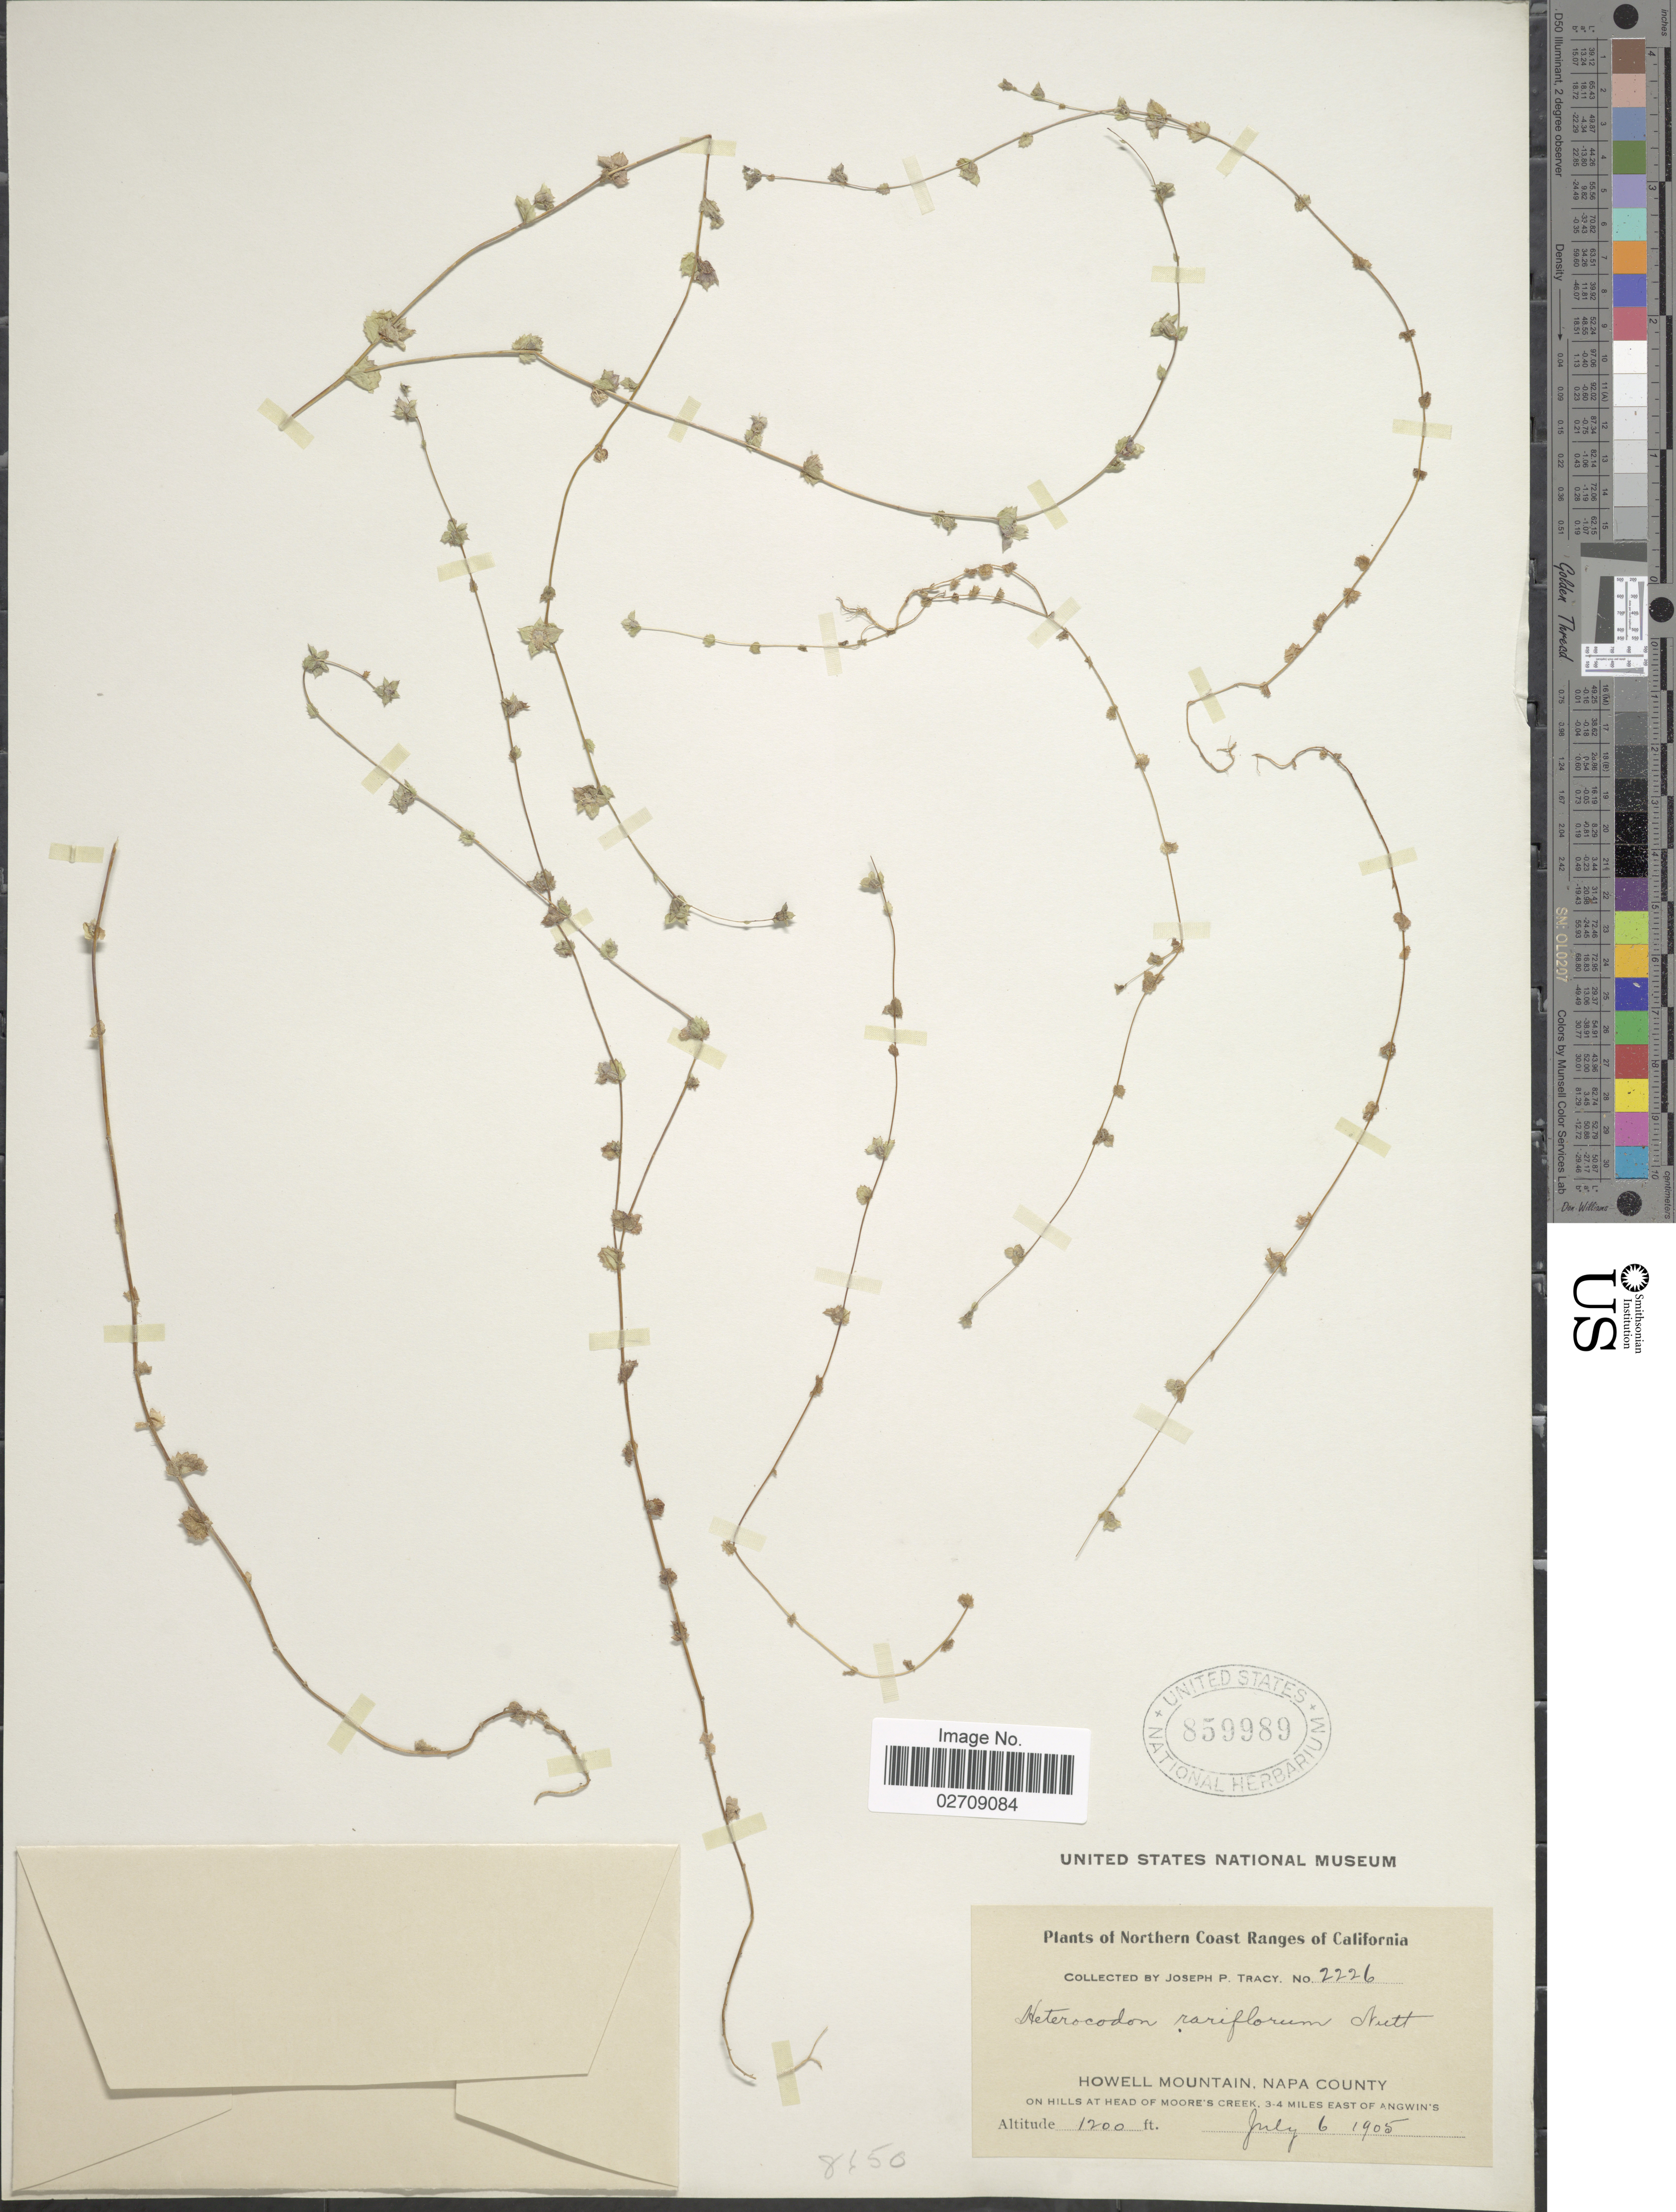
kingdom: Plantae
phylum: Tracheophyta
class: Magnoliopsida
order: Asterales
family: Campanulaceae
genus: Heterocodon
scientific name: Heterocodon rariflorum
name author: Nutt.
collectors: J. Tracy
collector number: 2226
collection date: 1905-07-06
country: United States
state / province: California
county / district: Napa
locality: Northern Coast Ranges of California. Howell Mountain, Napa County. On hills at head of Moore's Creek. 3-4 miles east of Angwin's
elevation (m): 366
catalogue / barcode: US 859989